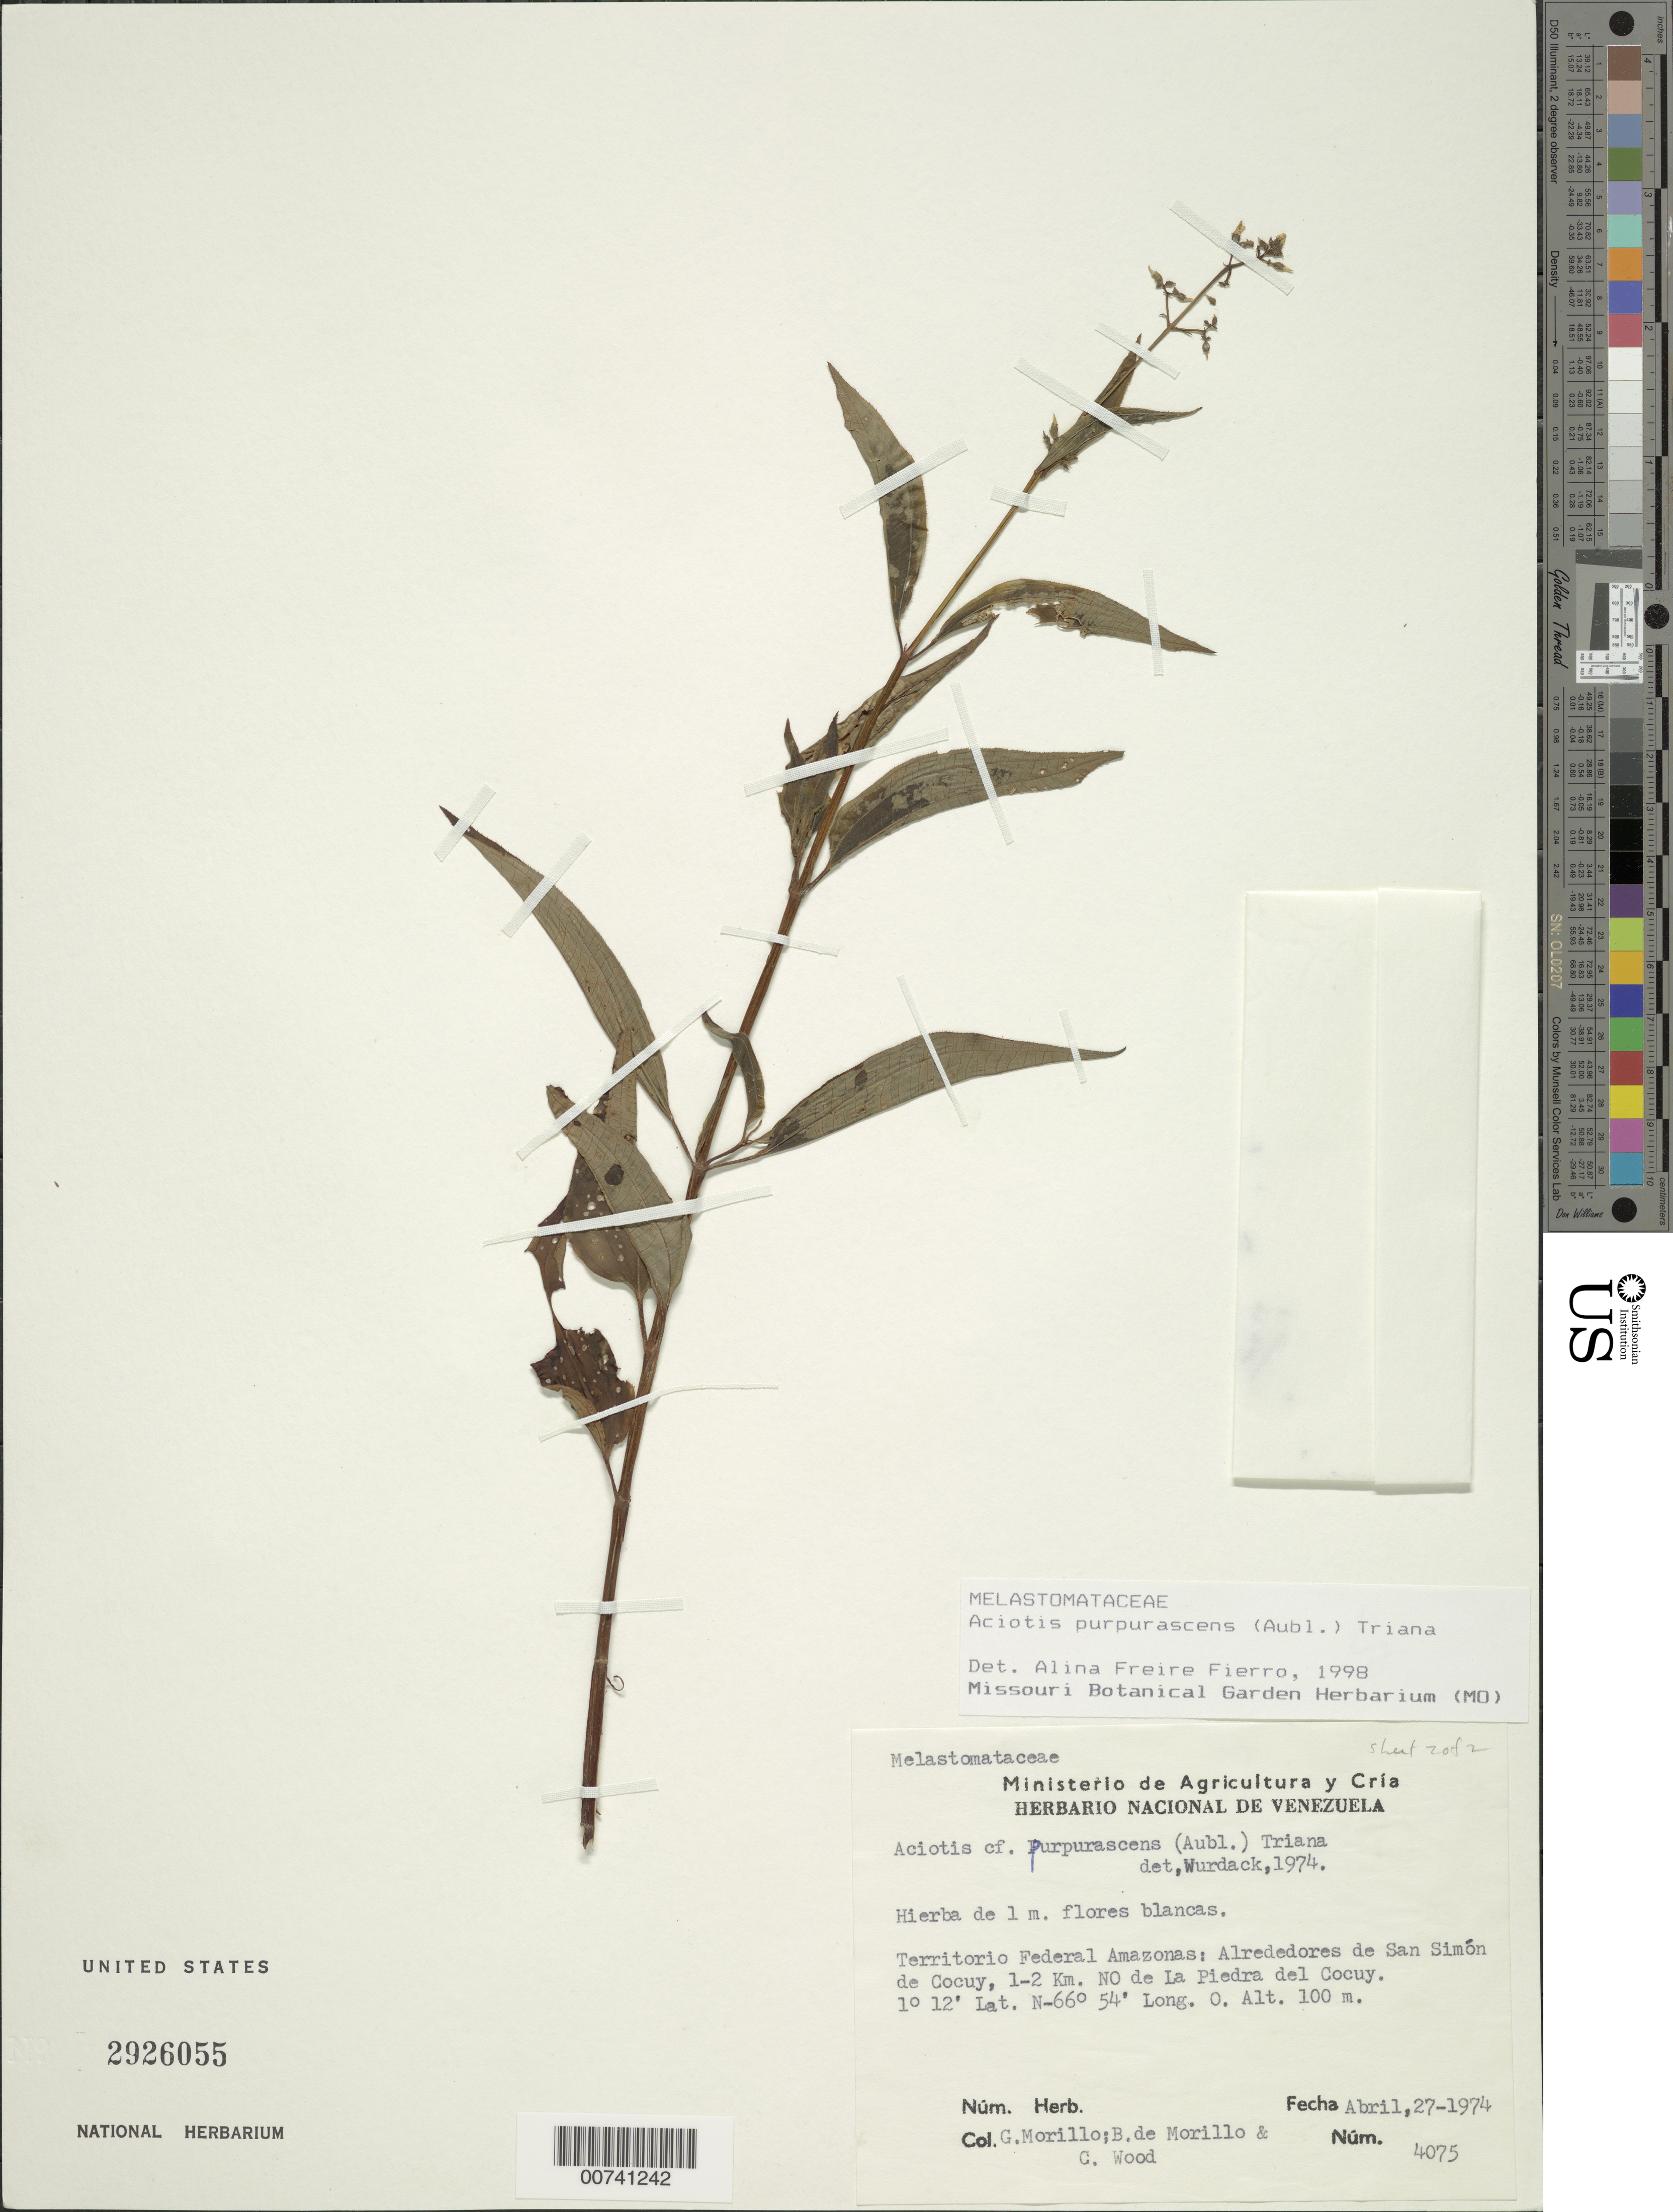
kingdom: Plantae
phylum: Tracheophyta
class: Magnoliopsida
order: Myrtales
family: Melastomataceae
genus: Aciotis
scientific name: Aciotis purpurascens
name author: (Aubl.) Triana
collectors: G. Morillo, B. Morillo & C. Wood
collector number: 4075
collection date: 1974-04-27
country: Venezuela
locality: Territorio Federal Amazonas; Alrededores de San Simón de Cocouy, 1-2 Km. No de La Piedra del Cocuy.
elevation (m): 100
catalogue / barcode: US 2926055